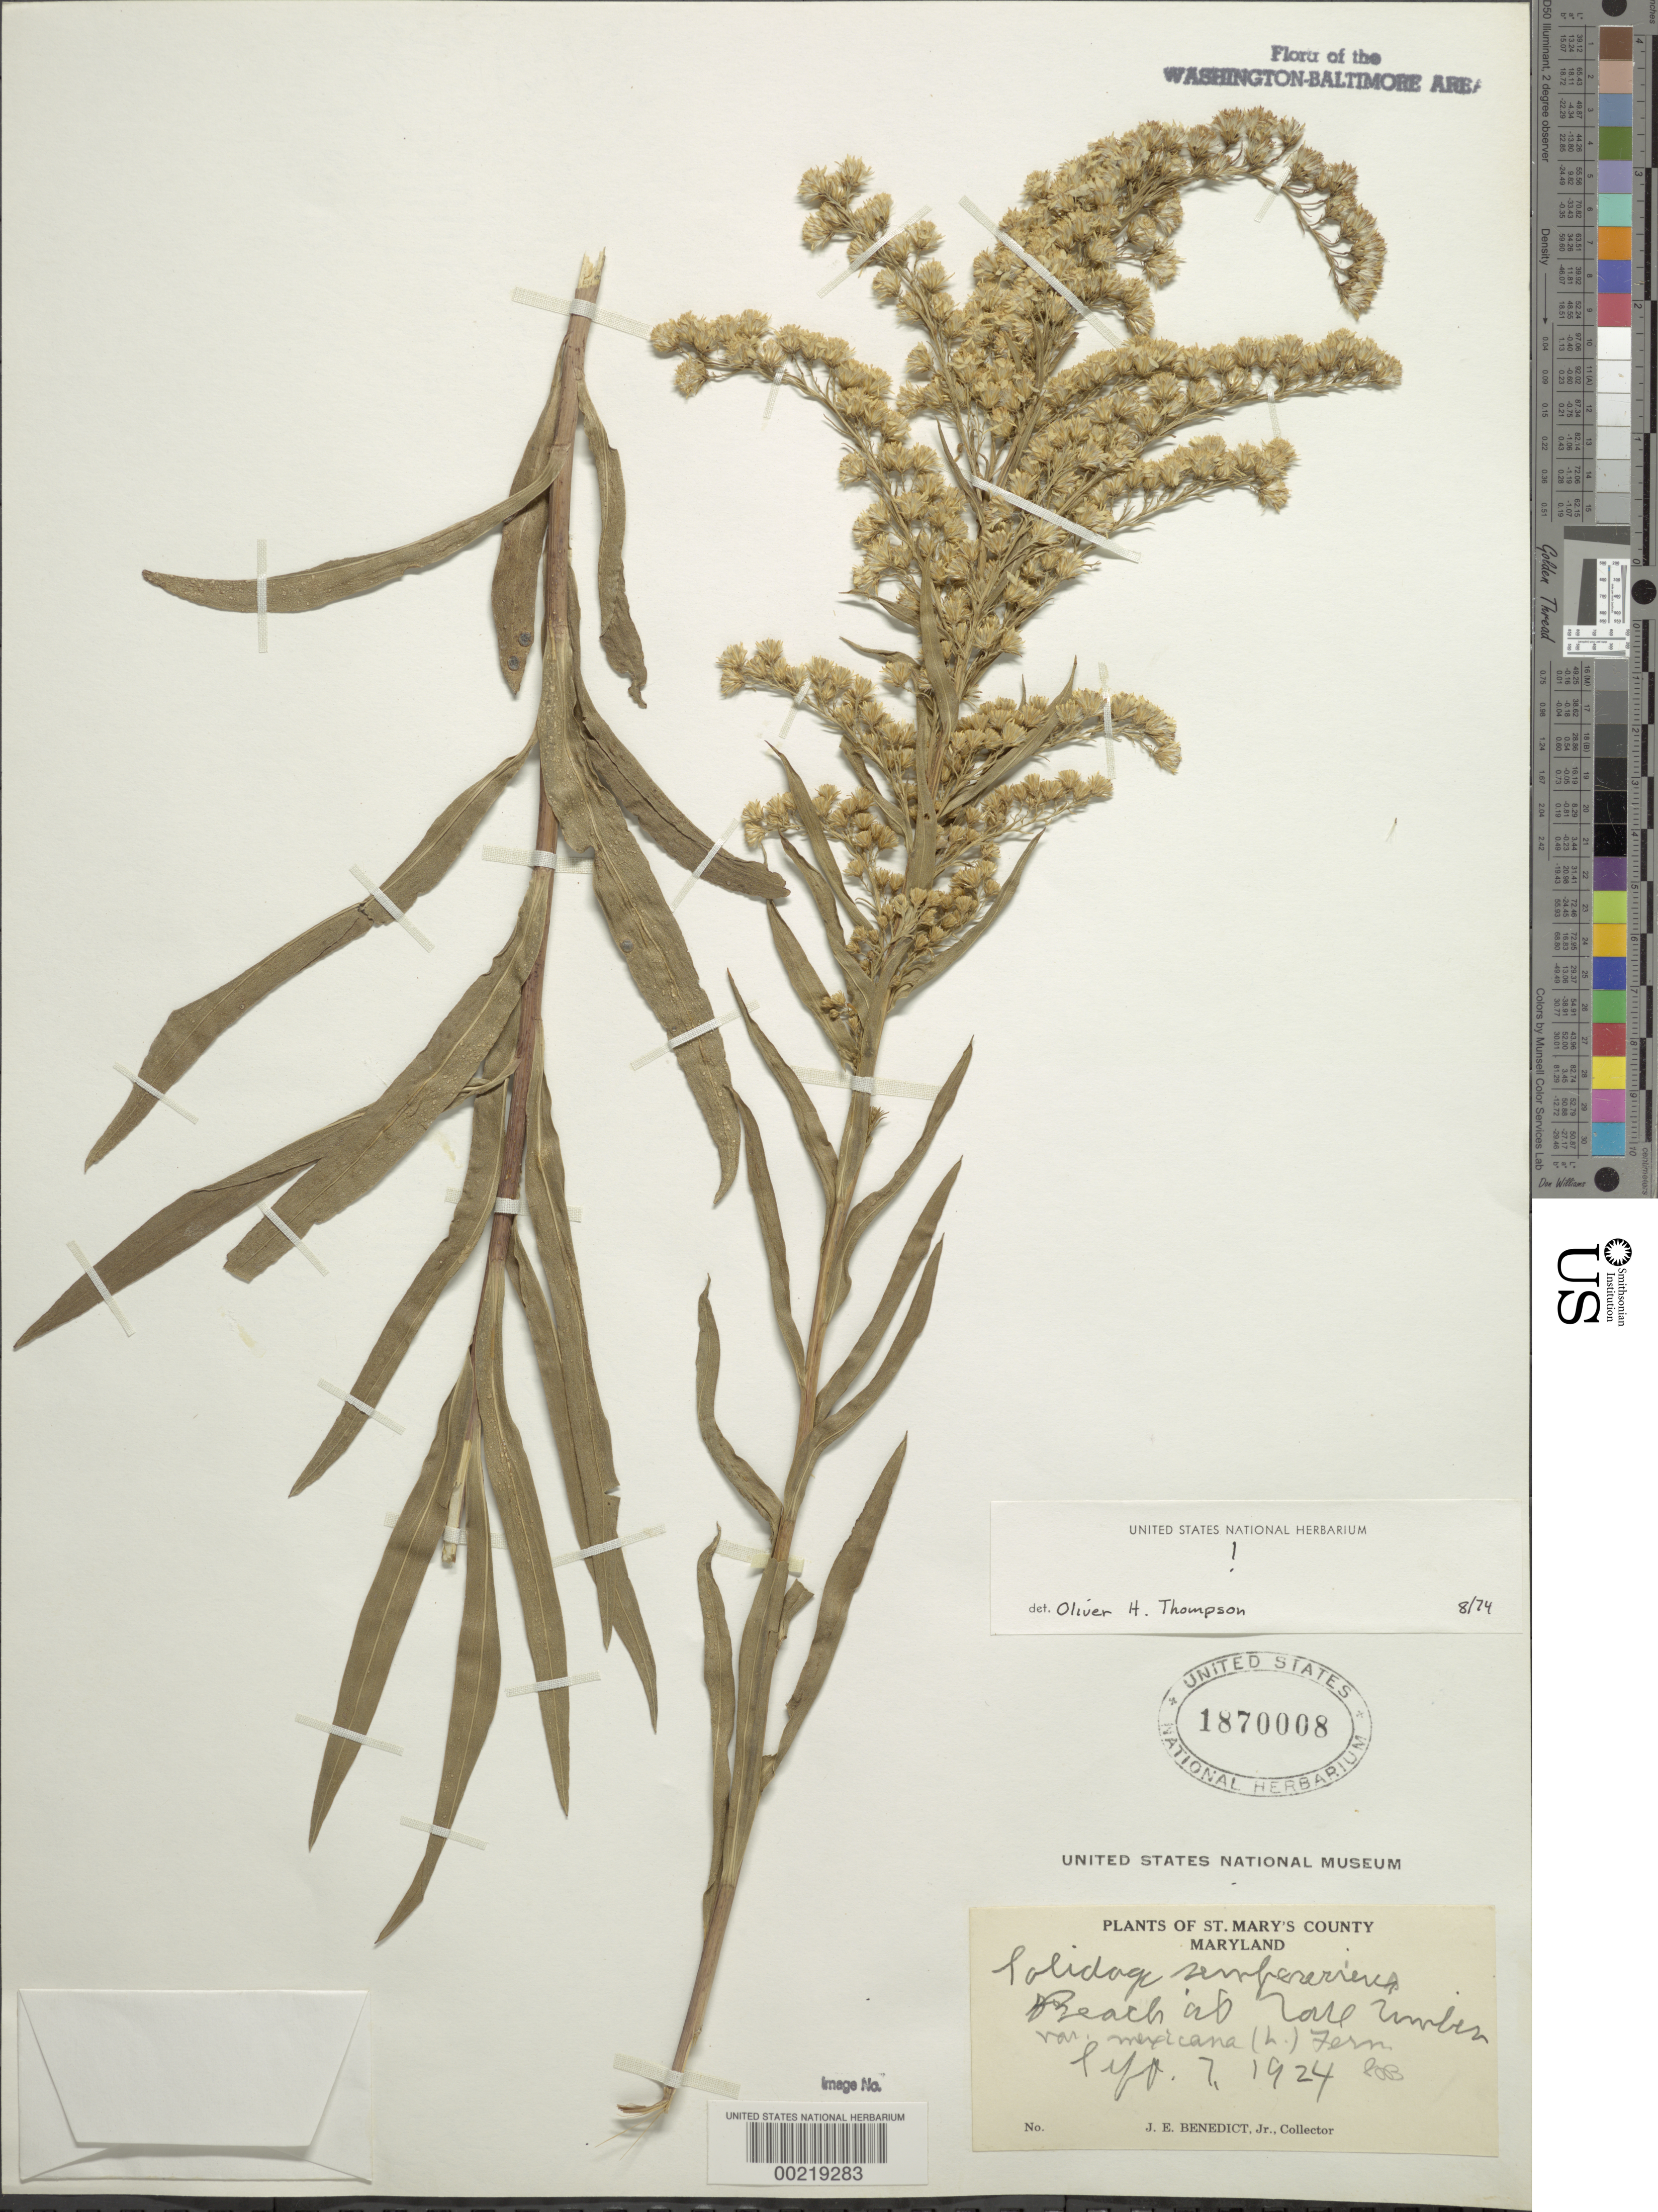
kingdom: Plantae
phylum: Tracheophyta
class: Magnoliopsida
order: Asterales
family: Asteraceae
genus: Solidago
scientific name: Solidago sempervirens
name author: L.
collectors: J. E. Benedict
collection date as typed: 07 Sep 1924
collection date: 1924-09-07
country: United States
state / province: Maryland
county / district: St. Mary's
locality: Tall Timbers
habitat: Beach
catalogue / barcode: US 1870008